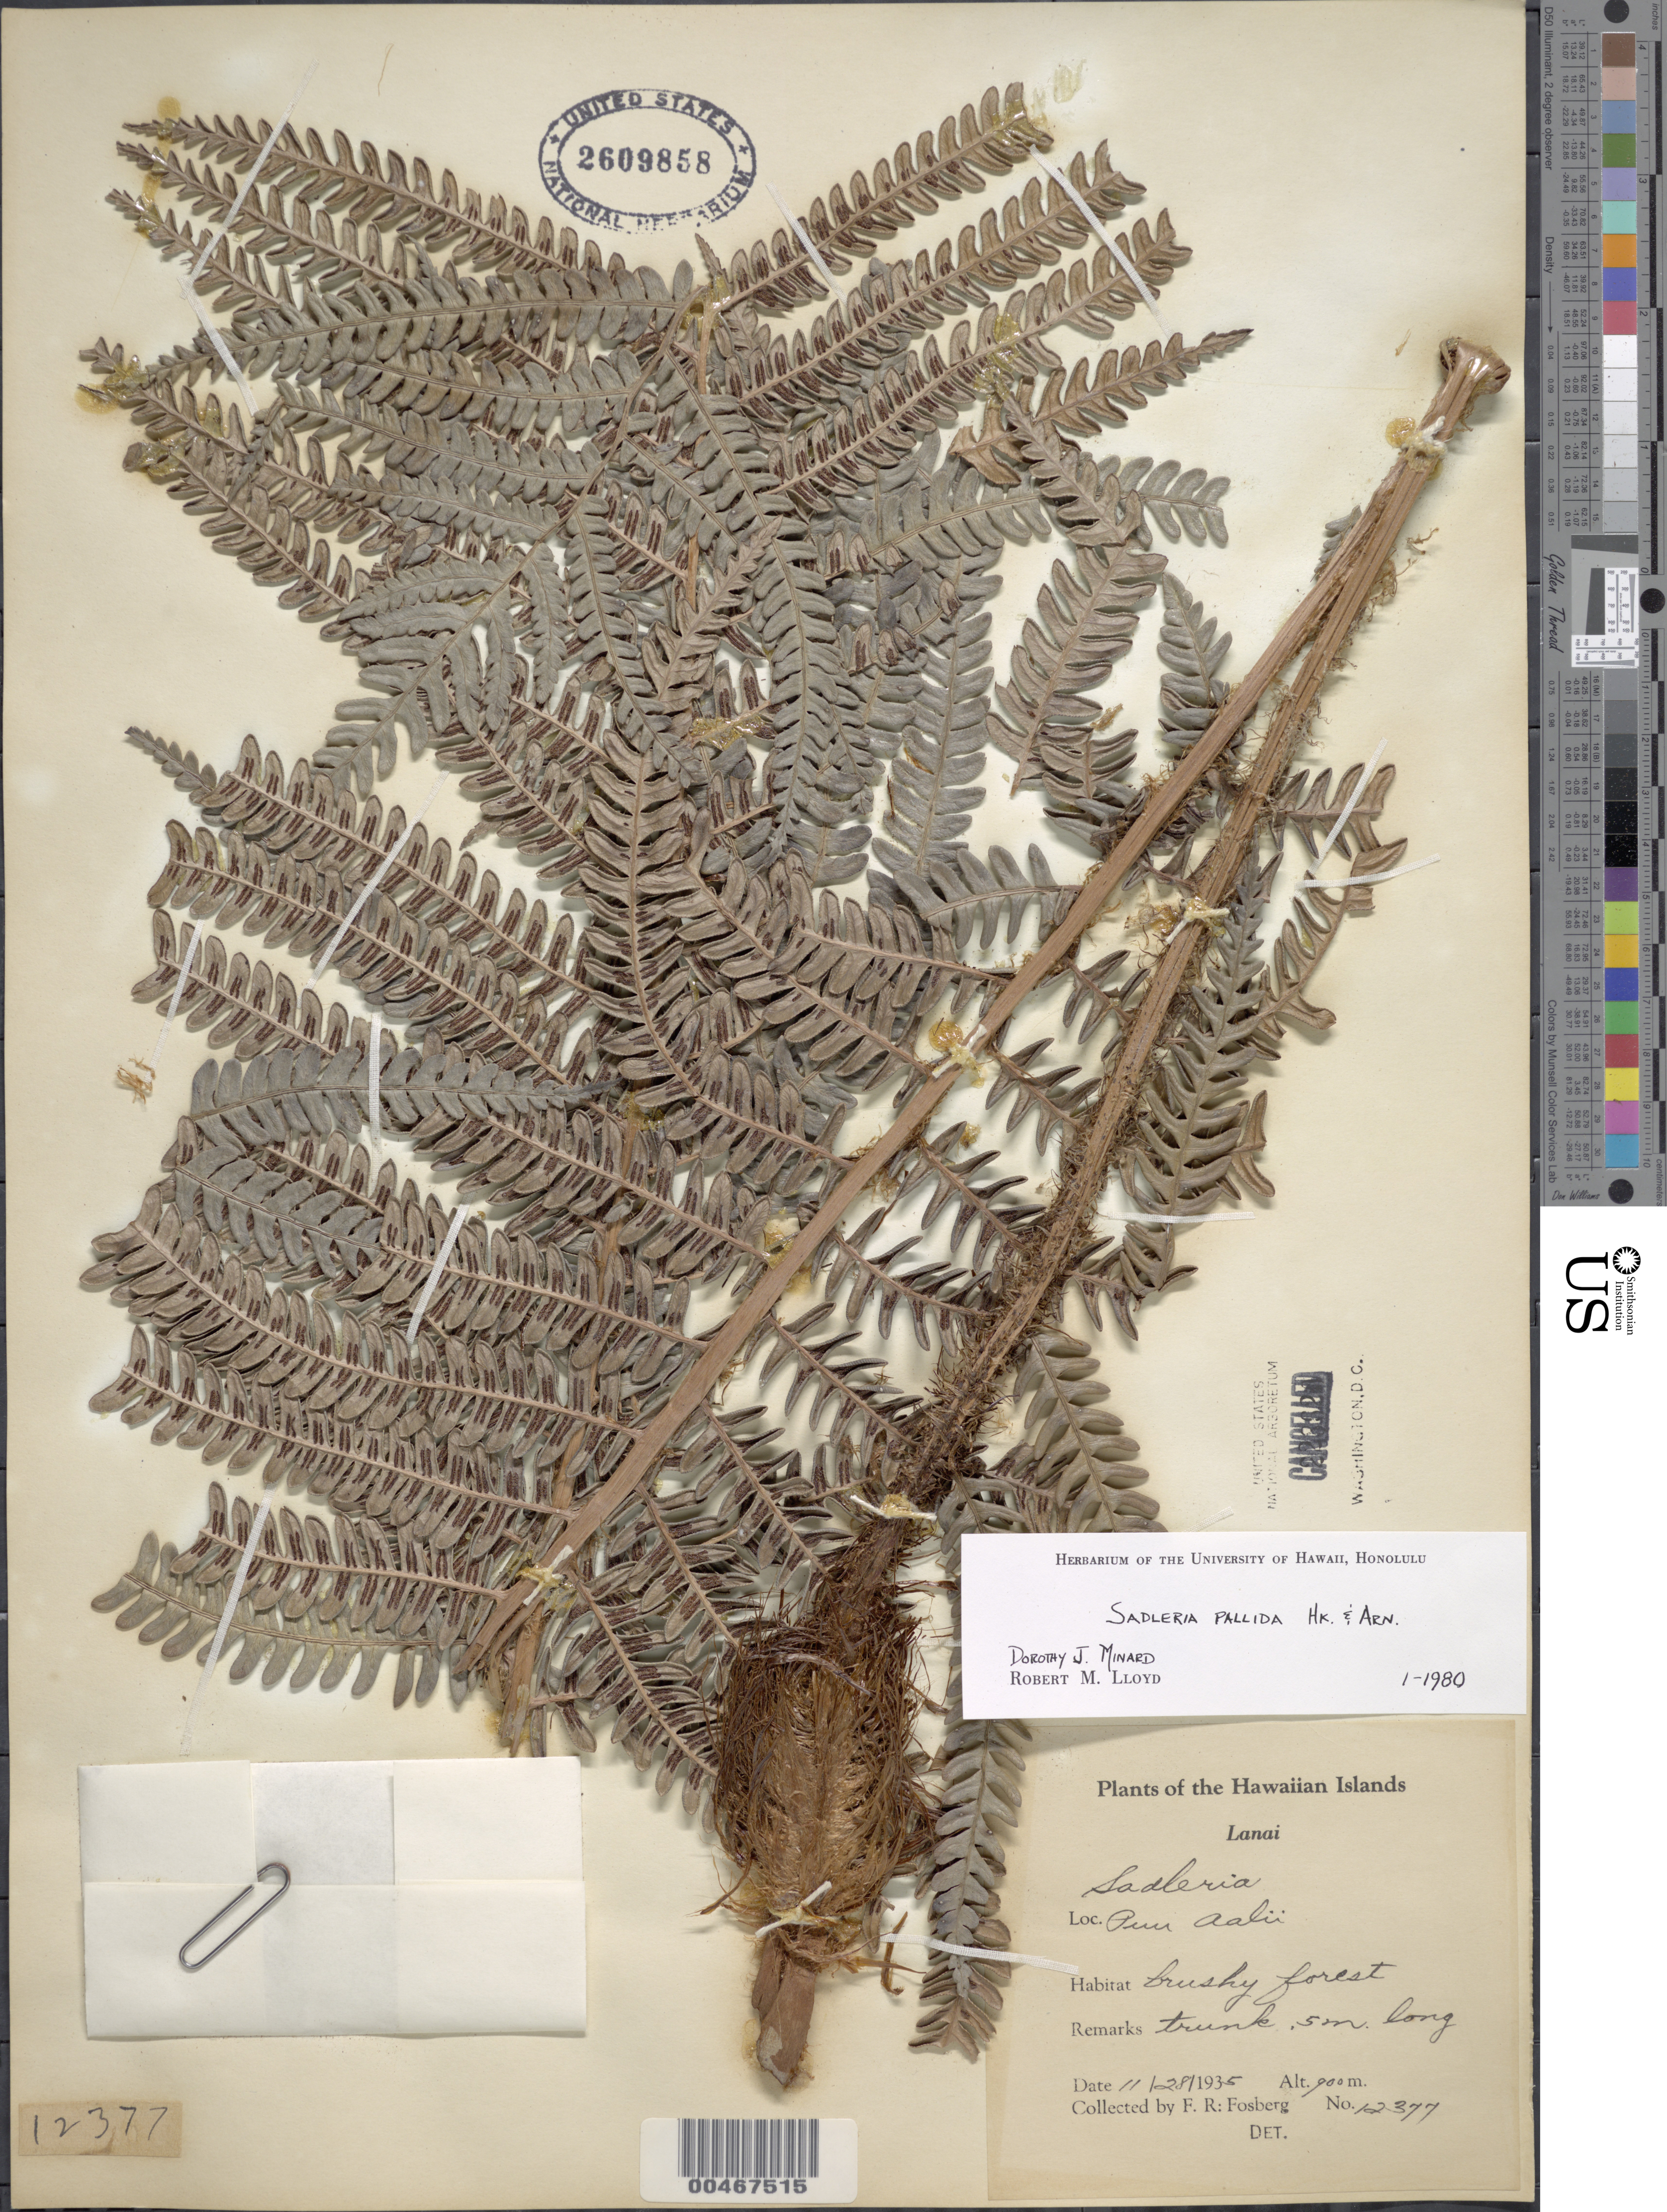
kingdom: Plantae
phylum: Tracheophyta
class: Polypodiopsida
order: Polypodiales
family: Blechnaceae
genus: Sadleria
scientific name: Sadleria pallida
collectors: F. R. Fosberg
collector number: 12377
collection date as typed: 28 Nov 1935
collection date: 1935-11-28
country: United States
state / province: Hawaii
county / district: Maui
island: Lana'i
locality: Puu Aalii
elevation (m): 900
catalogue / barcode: US 2609858